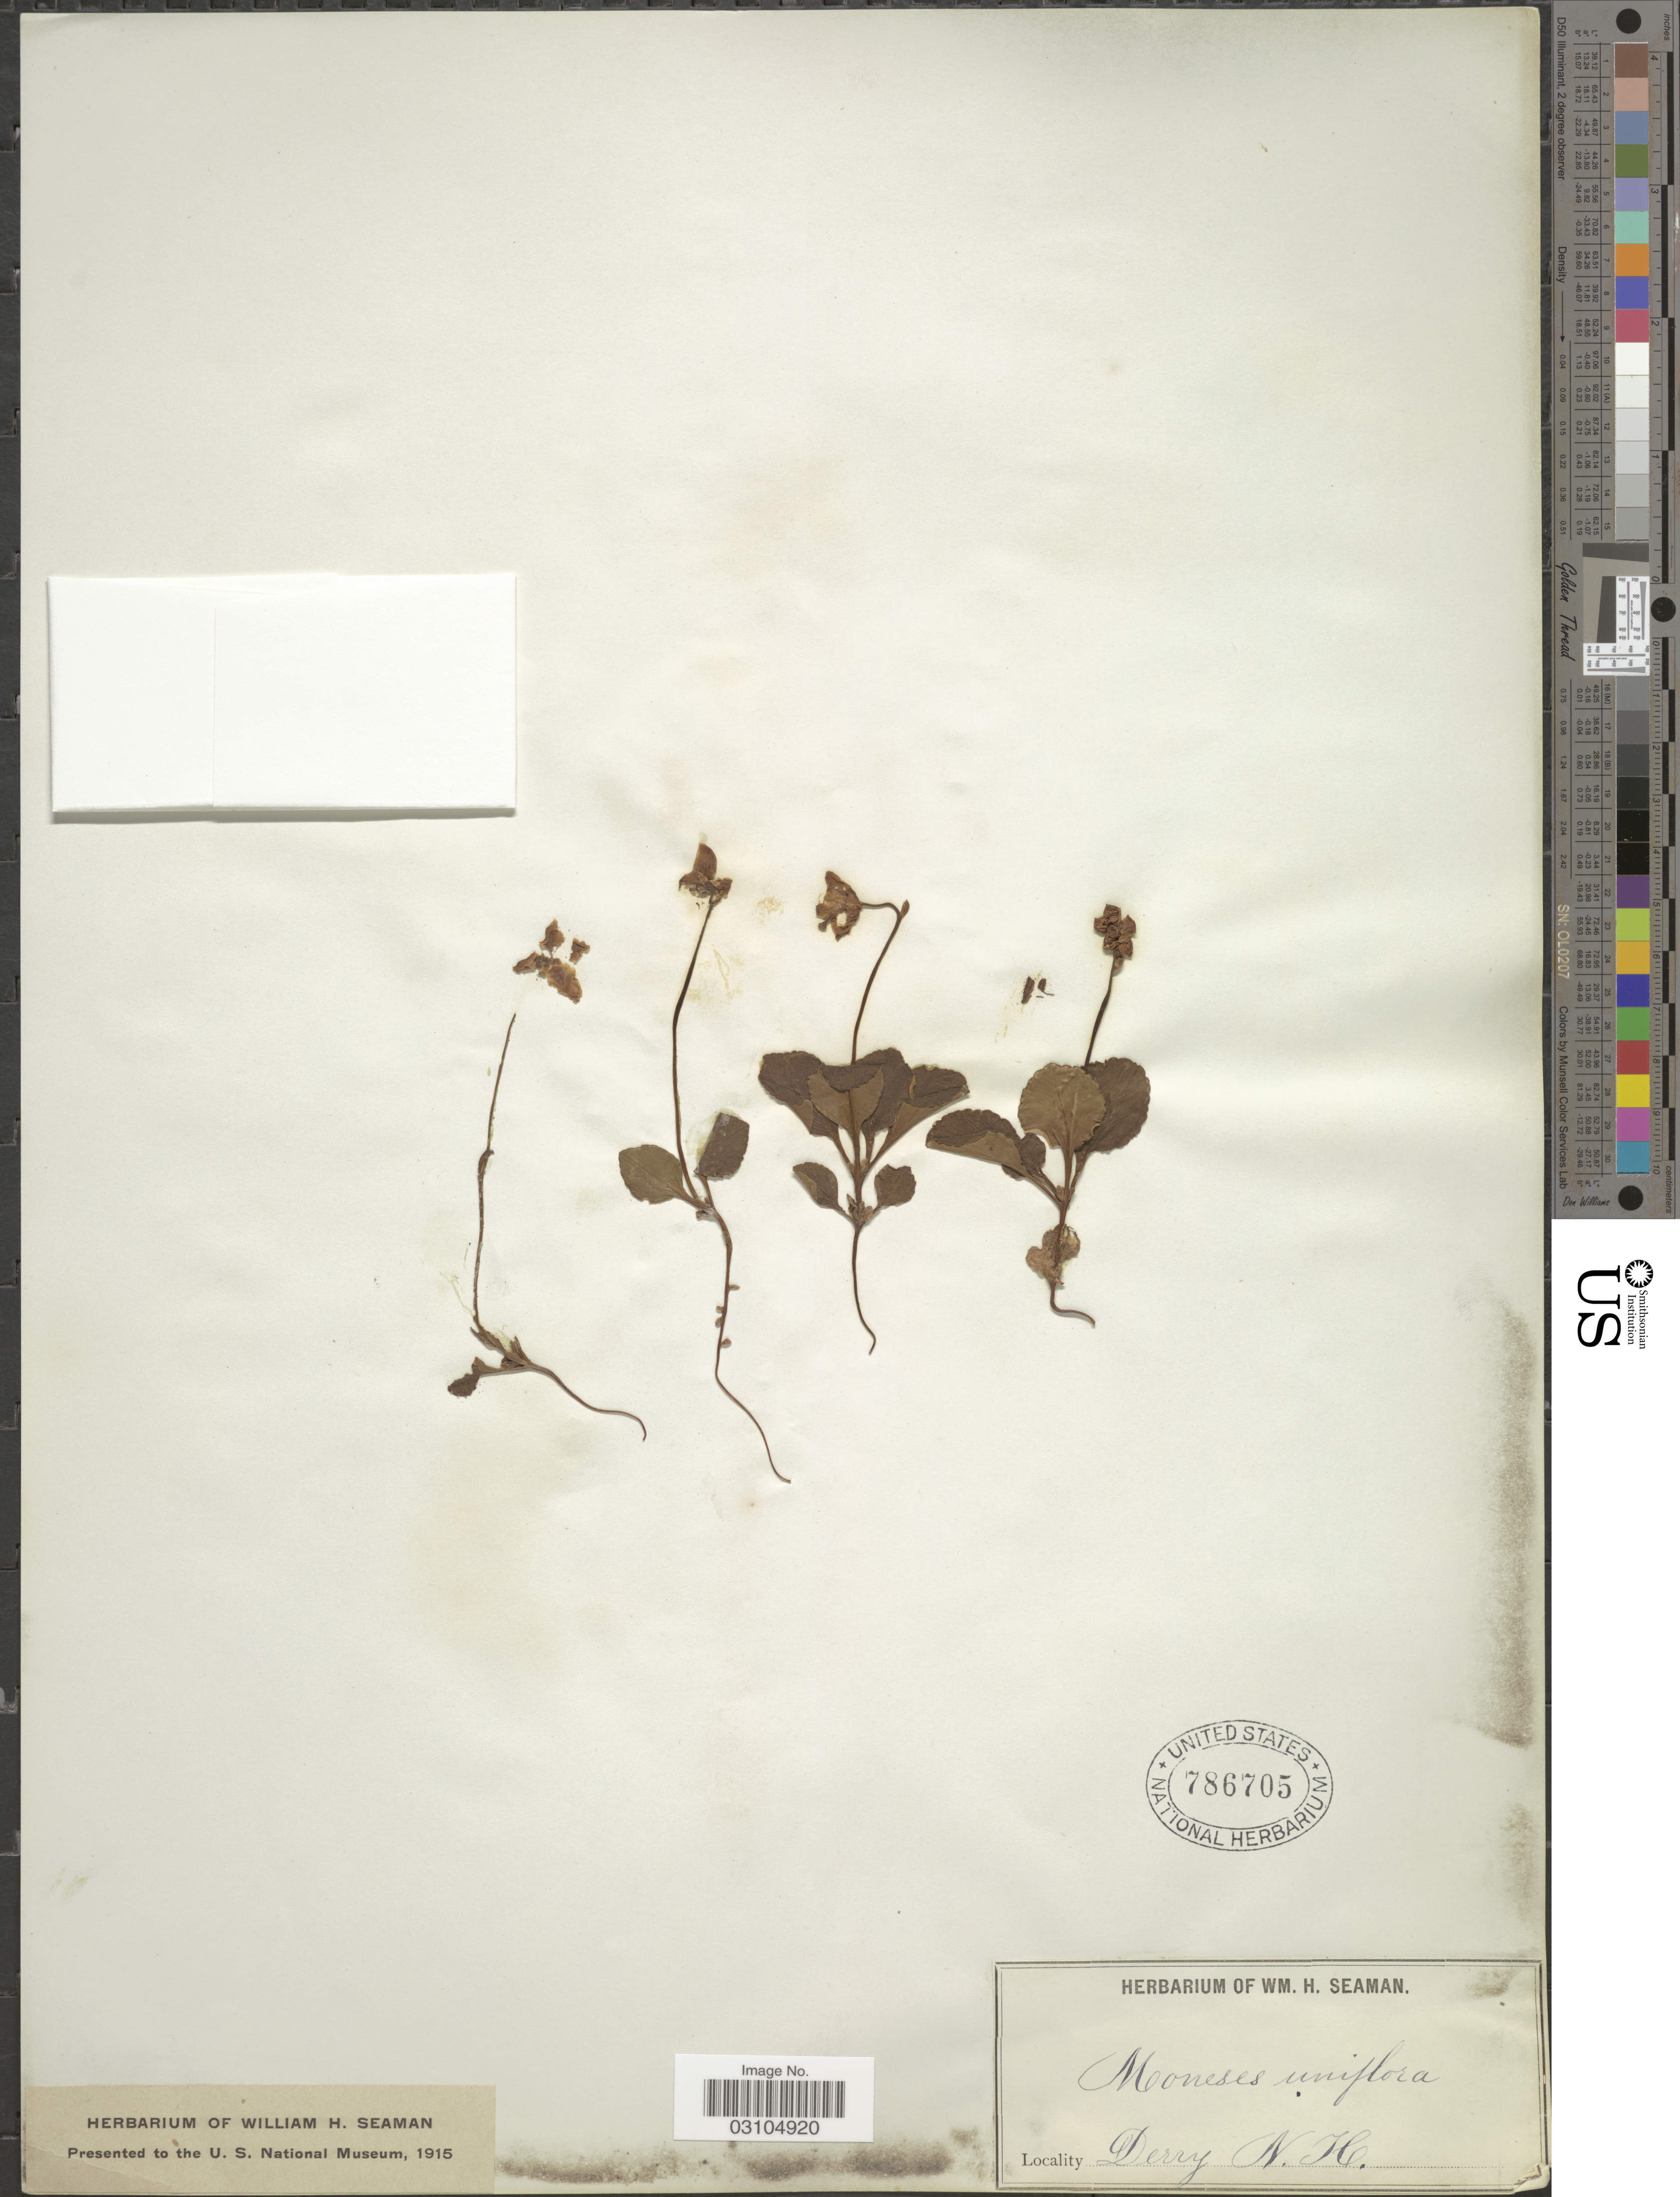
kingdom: Plantae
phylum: Tracheophyta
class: Magnoliopsida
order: Ericales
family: Ericaceae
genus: Moneses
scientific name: Moneses uniflora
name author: (L.) A. Gray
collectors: Ex herb. W. H. Seaman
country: United States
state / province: New Hampshire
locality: Derry, N.H.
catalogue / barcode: US 786705